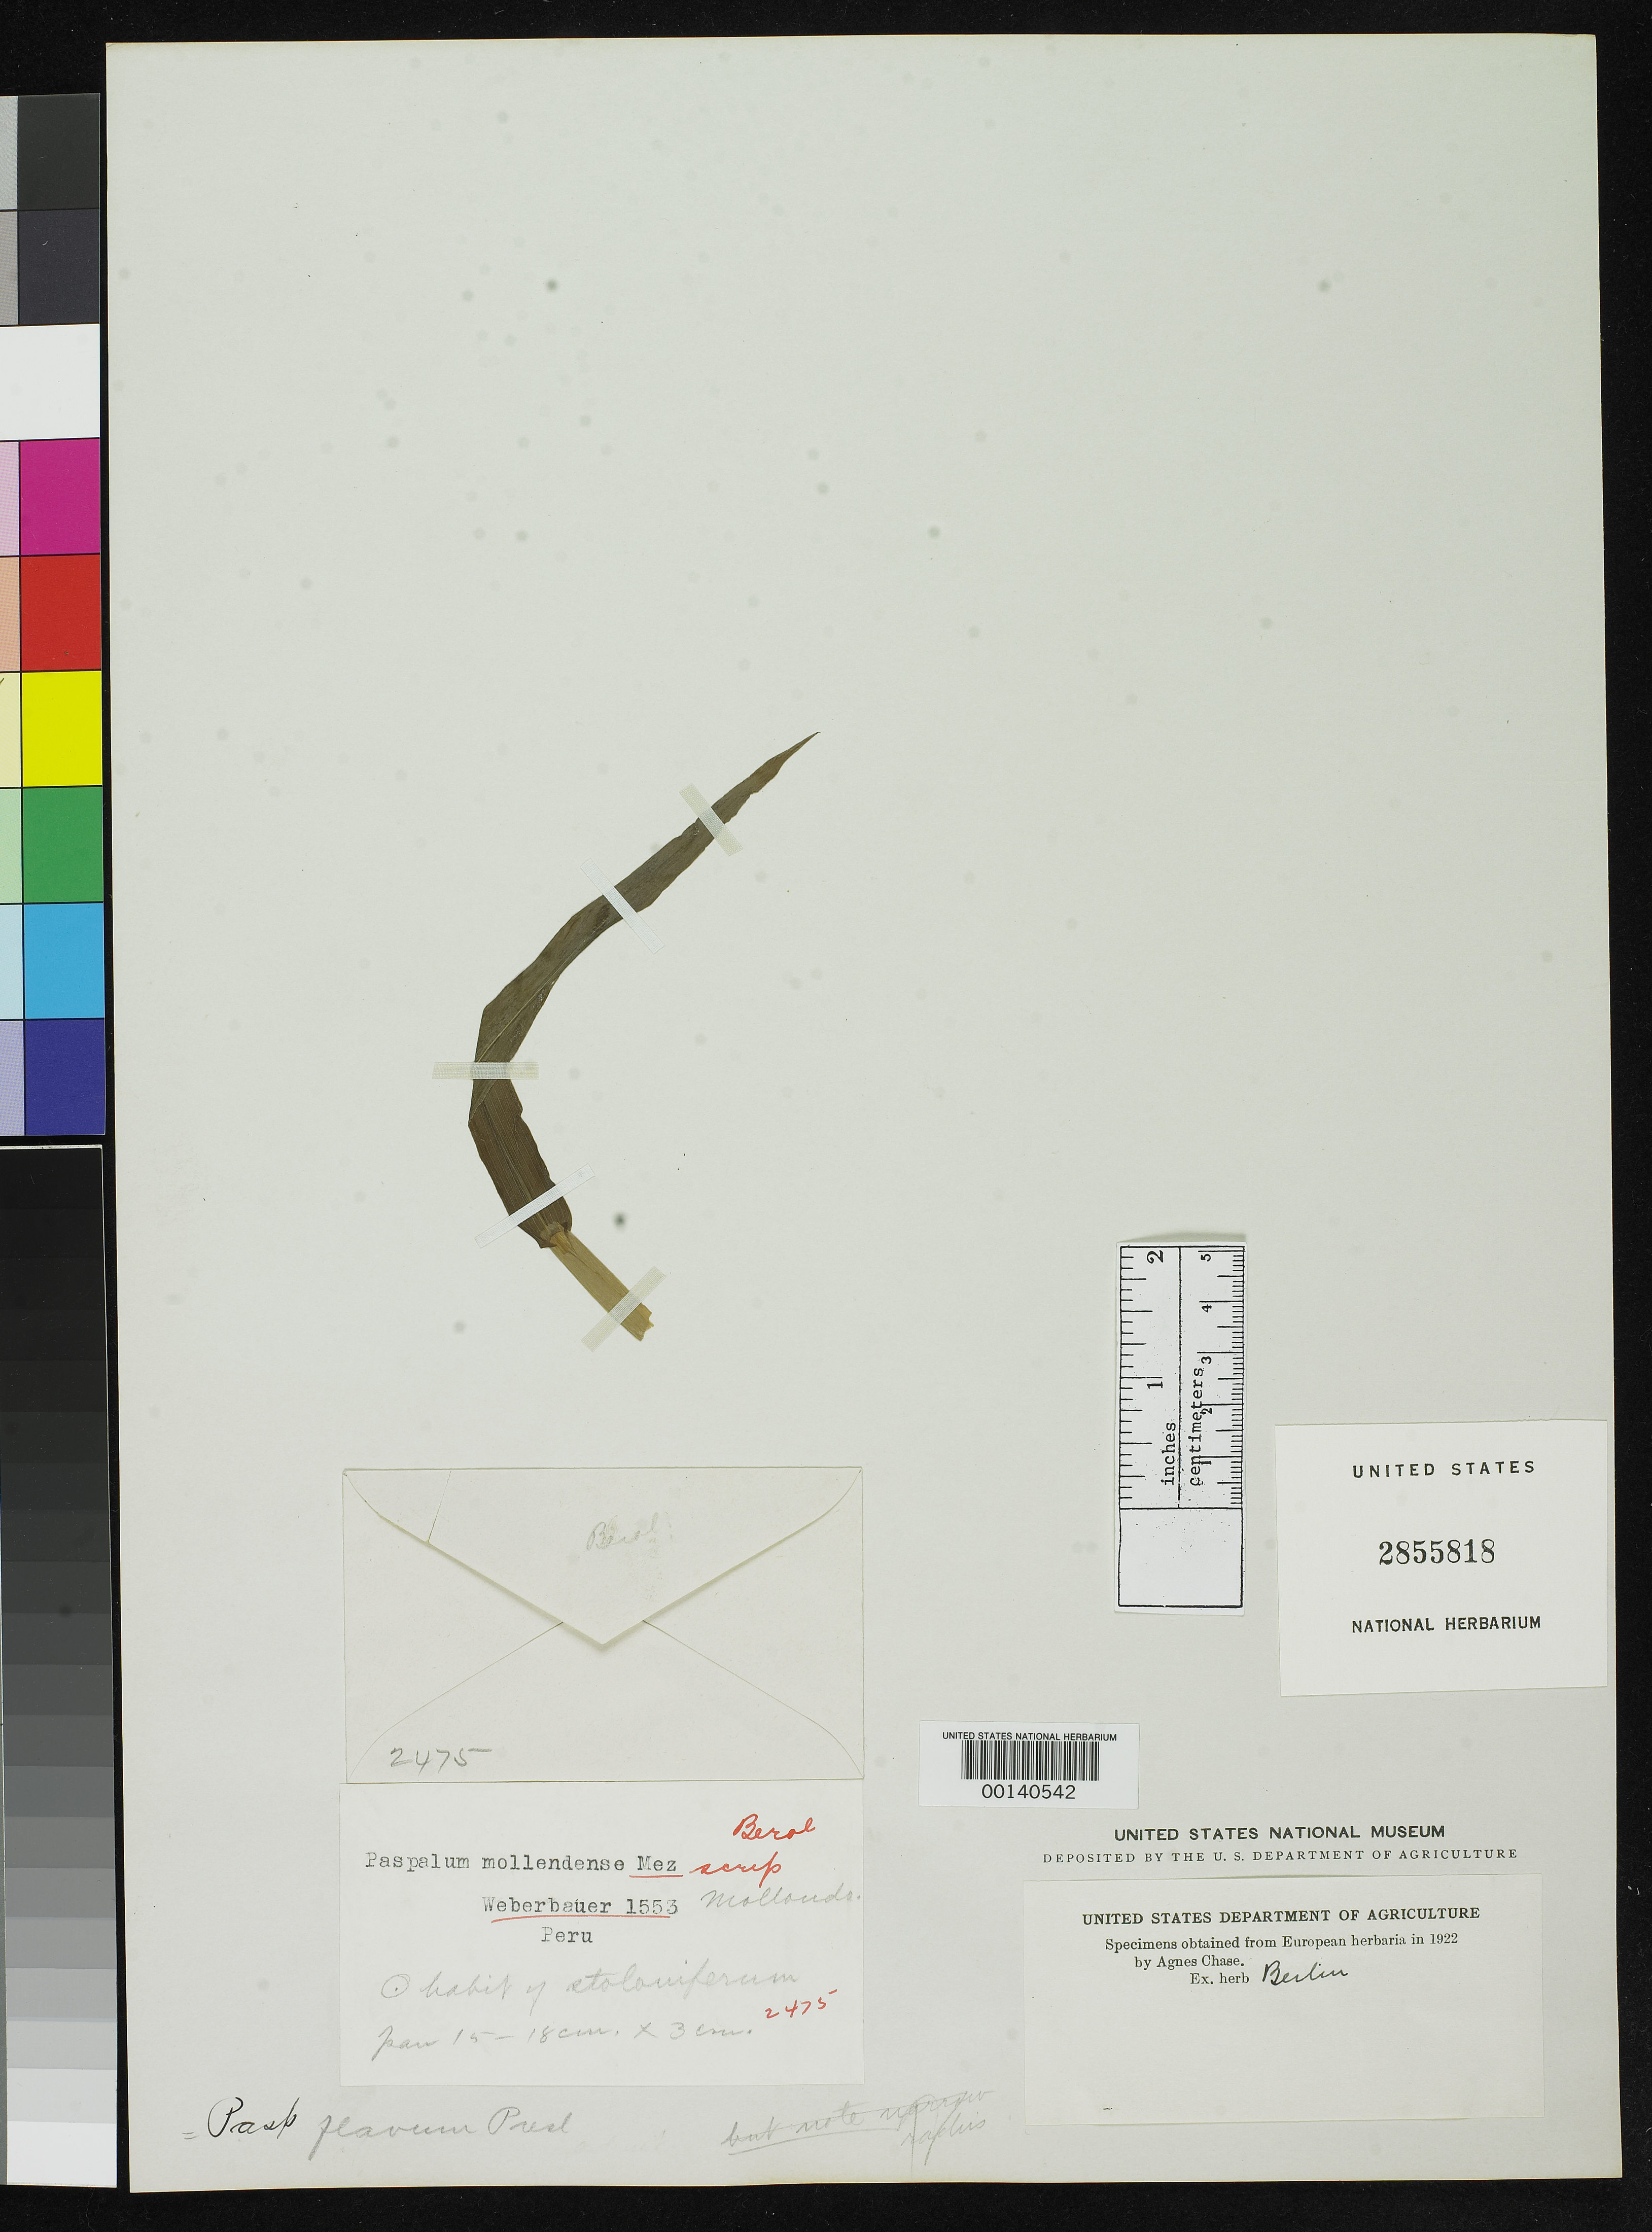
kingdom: Plantae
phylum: Tracheophyta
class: Liliopsida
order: Poales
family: Poaceae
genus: Paspalum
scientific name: Paspalum mollendense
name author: Mez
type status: Type Fragment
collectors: A. Weberbauer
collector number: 1553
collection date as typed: Oct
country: Peru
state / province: Arequipa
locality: near Mollendo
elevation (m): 50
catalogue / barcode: US 2855818